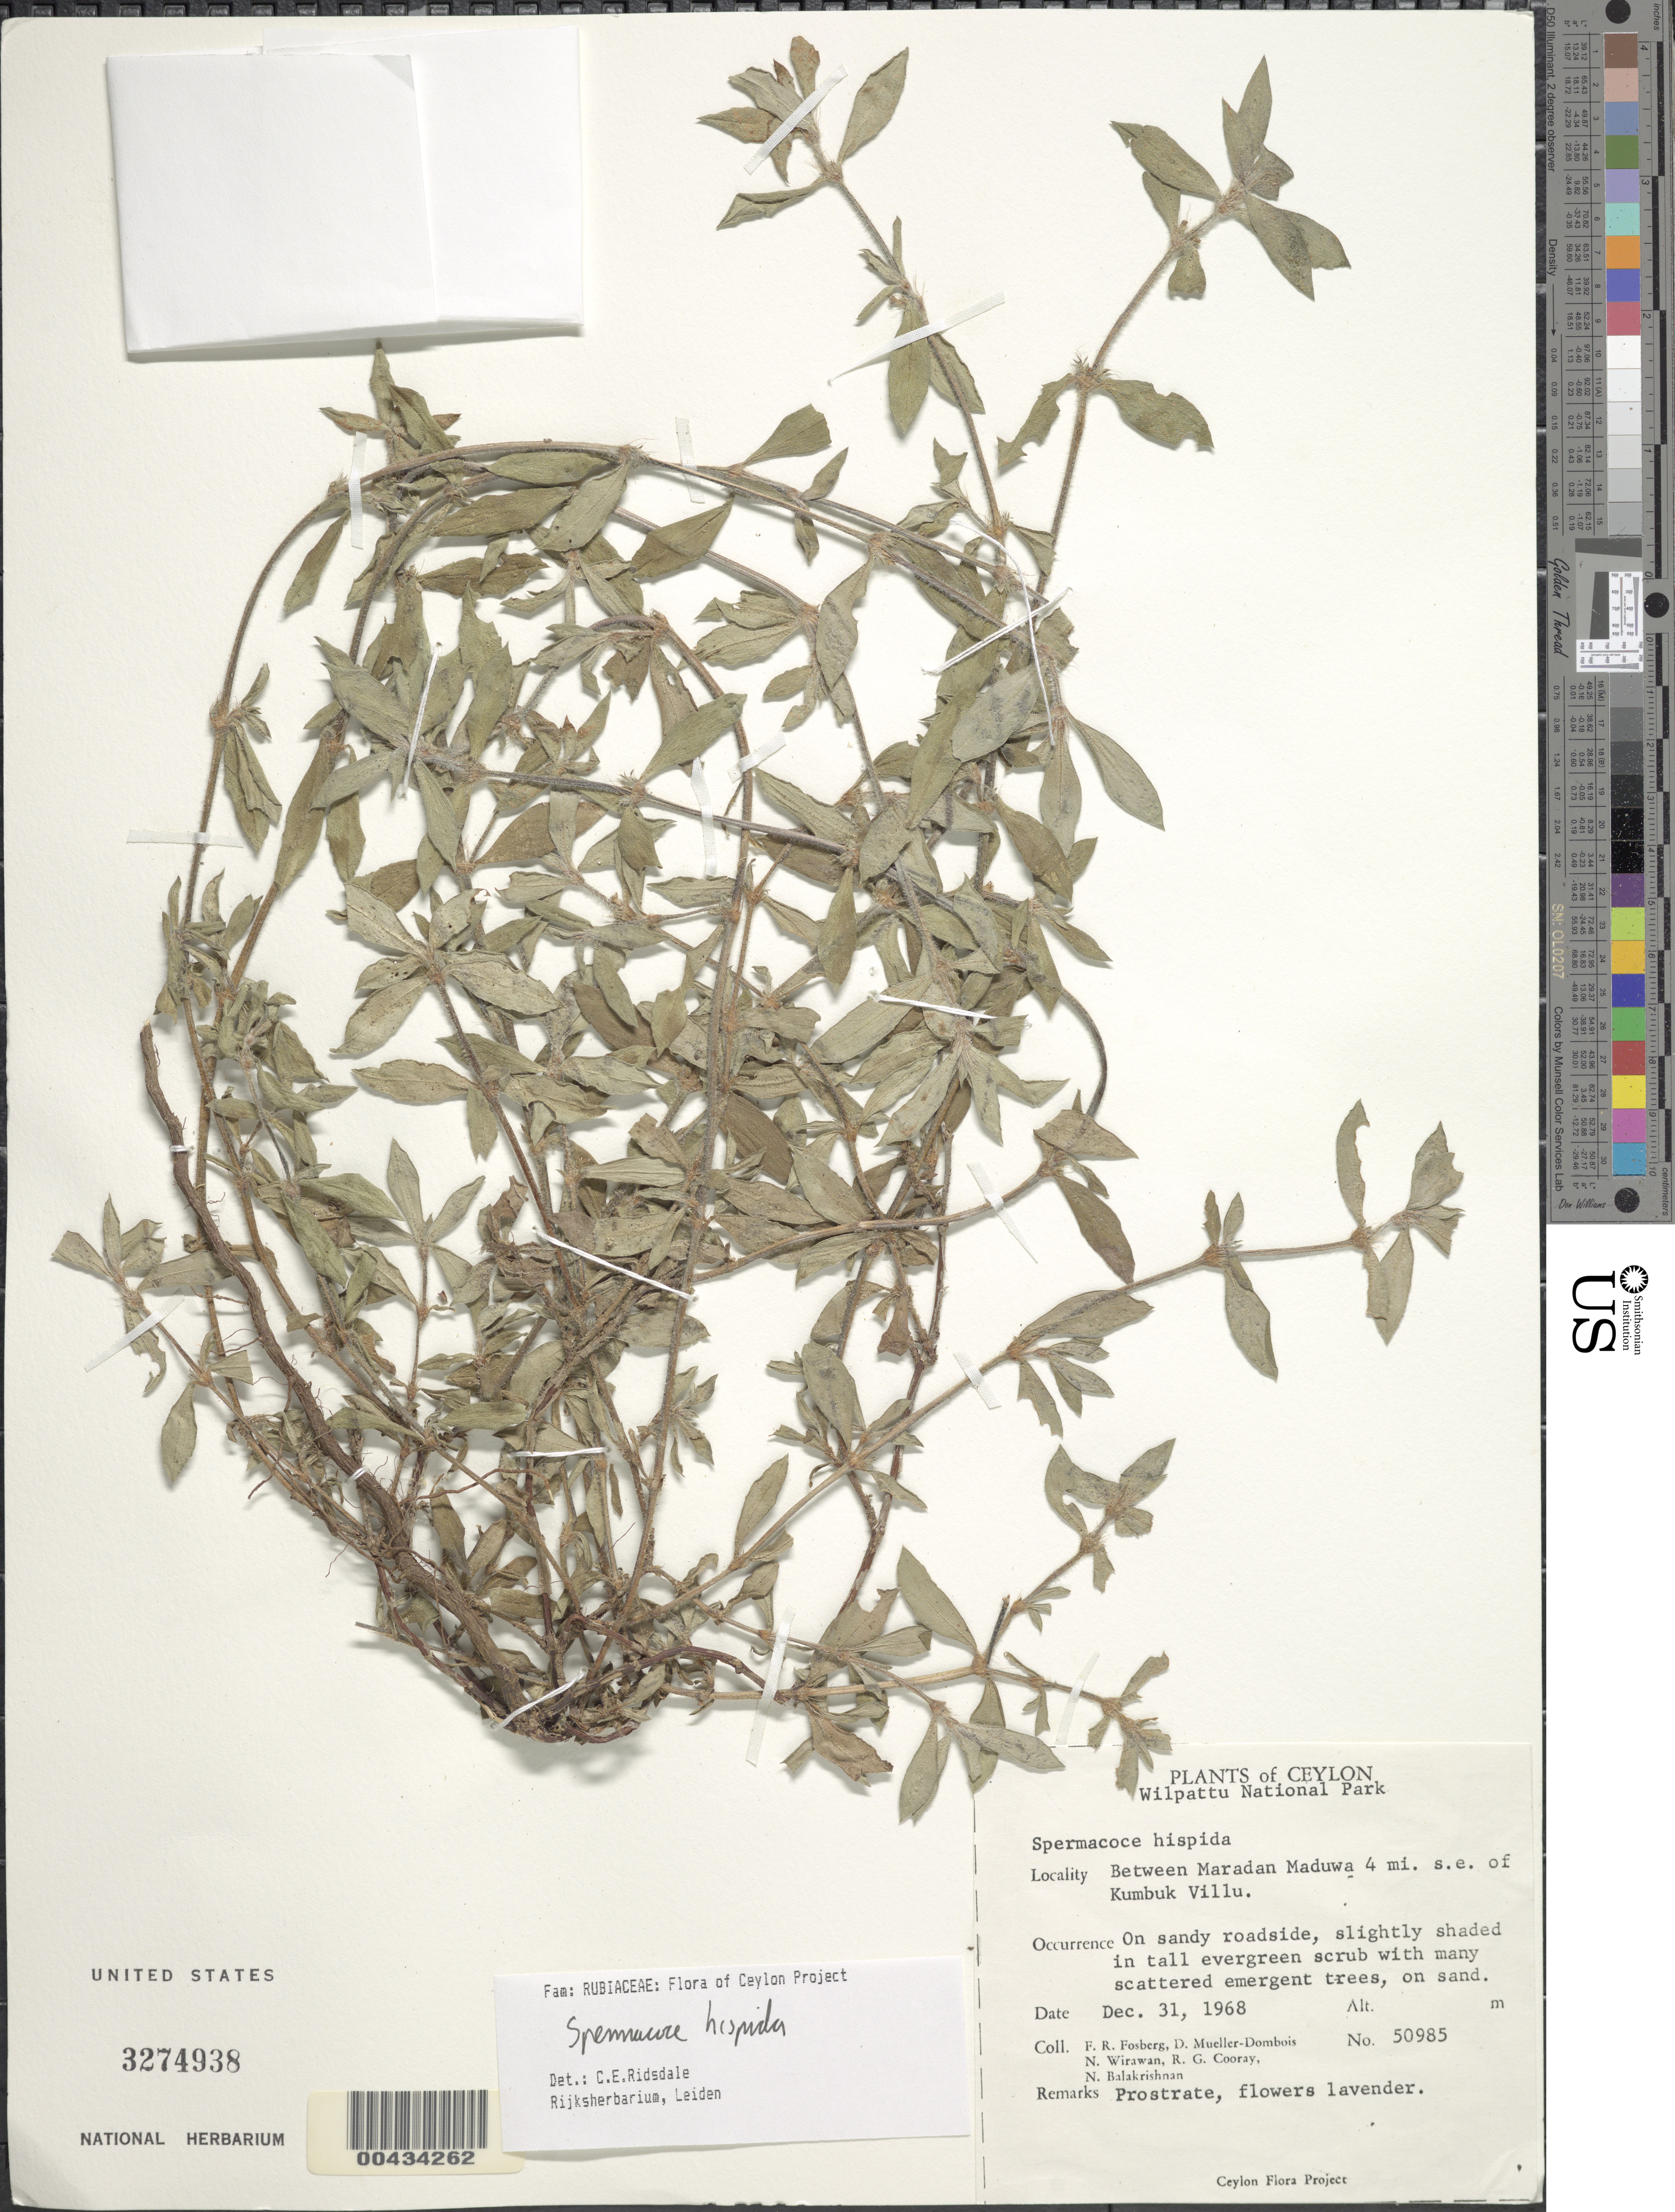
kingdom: Plantae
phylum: Tracheophyta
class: Magnoliopsida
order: Gentianales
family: Rubiaceae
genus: Spermacoce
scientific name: Spermacoce hispida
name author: L.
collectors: F. R. Fosberg, D. Mueller-Dombois & N. Wirawan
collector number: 50985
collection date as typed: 31 Dec 1968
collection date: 1968-12-31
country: Sri Lanka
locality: Wilpattu Natl Park, between Maradan Maduwa, 4 mi SE of Kimbuk Villu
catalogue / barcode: US 3274938